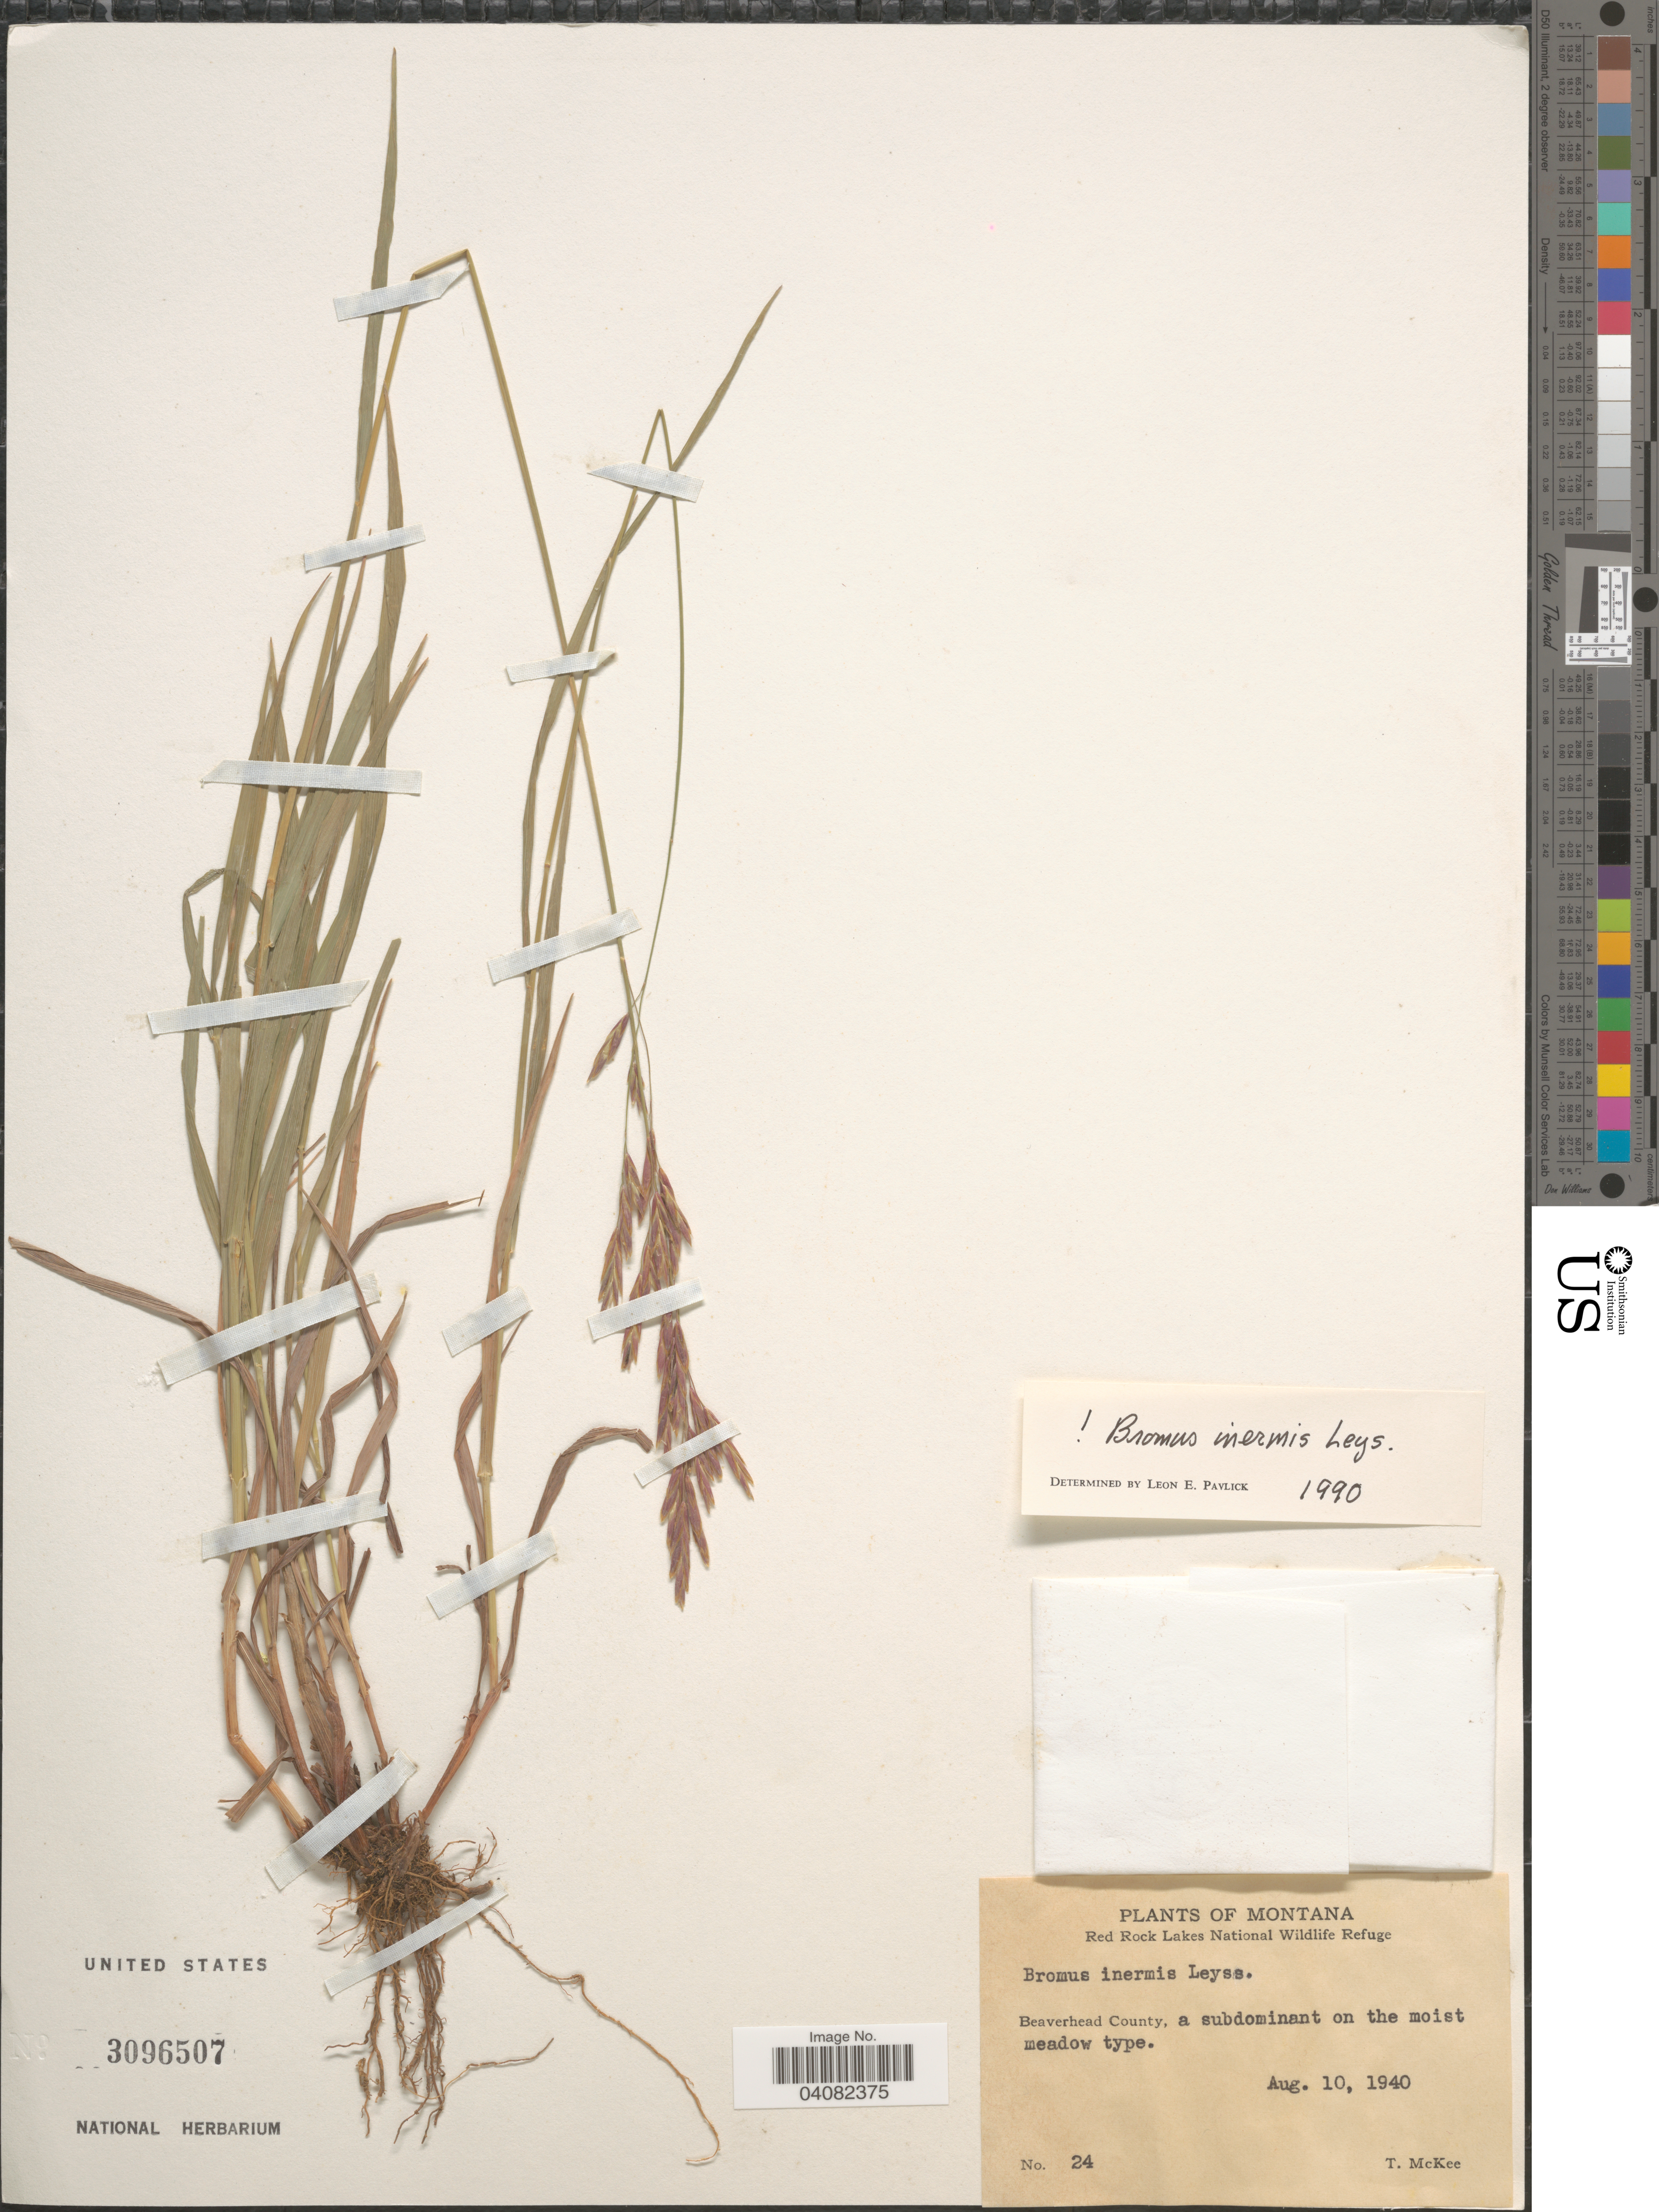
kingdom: Plantae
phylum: Tracheophyta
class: Liliopsida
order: Poales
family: Poaceae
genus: Bromus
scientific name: Bromus inermis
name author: Leyss.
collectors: T. McKee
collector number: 24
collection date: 1940-08-10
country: United States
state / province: Montana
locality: Red Rock Lakes National Wildlife Refuge. Beaverhead County, a subdominant on the moist meadow type.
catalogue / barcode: US 3096507